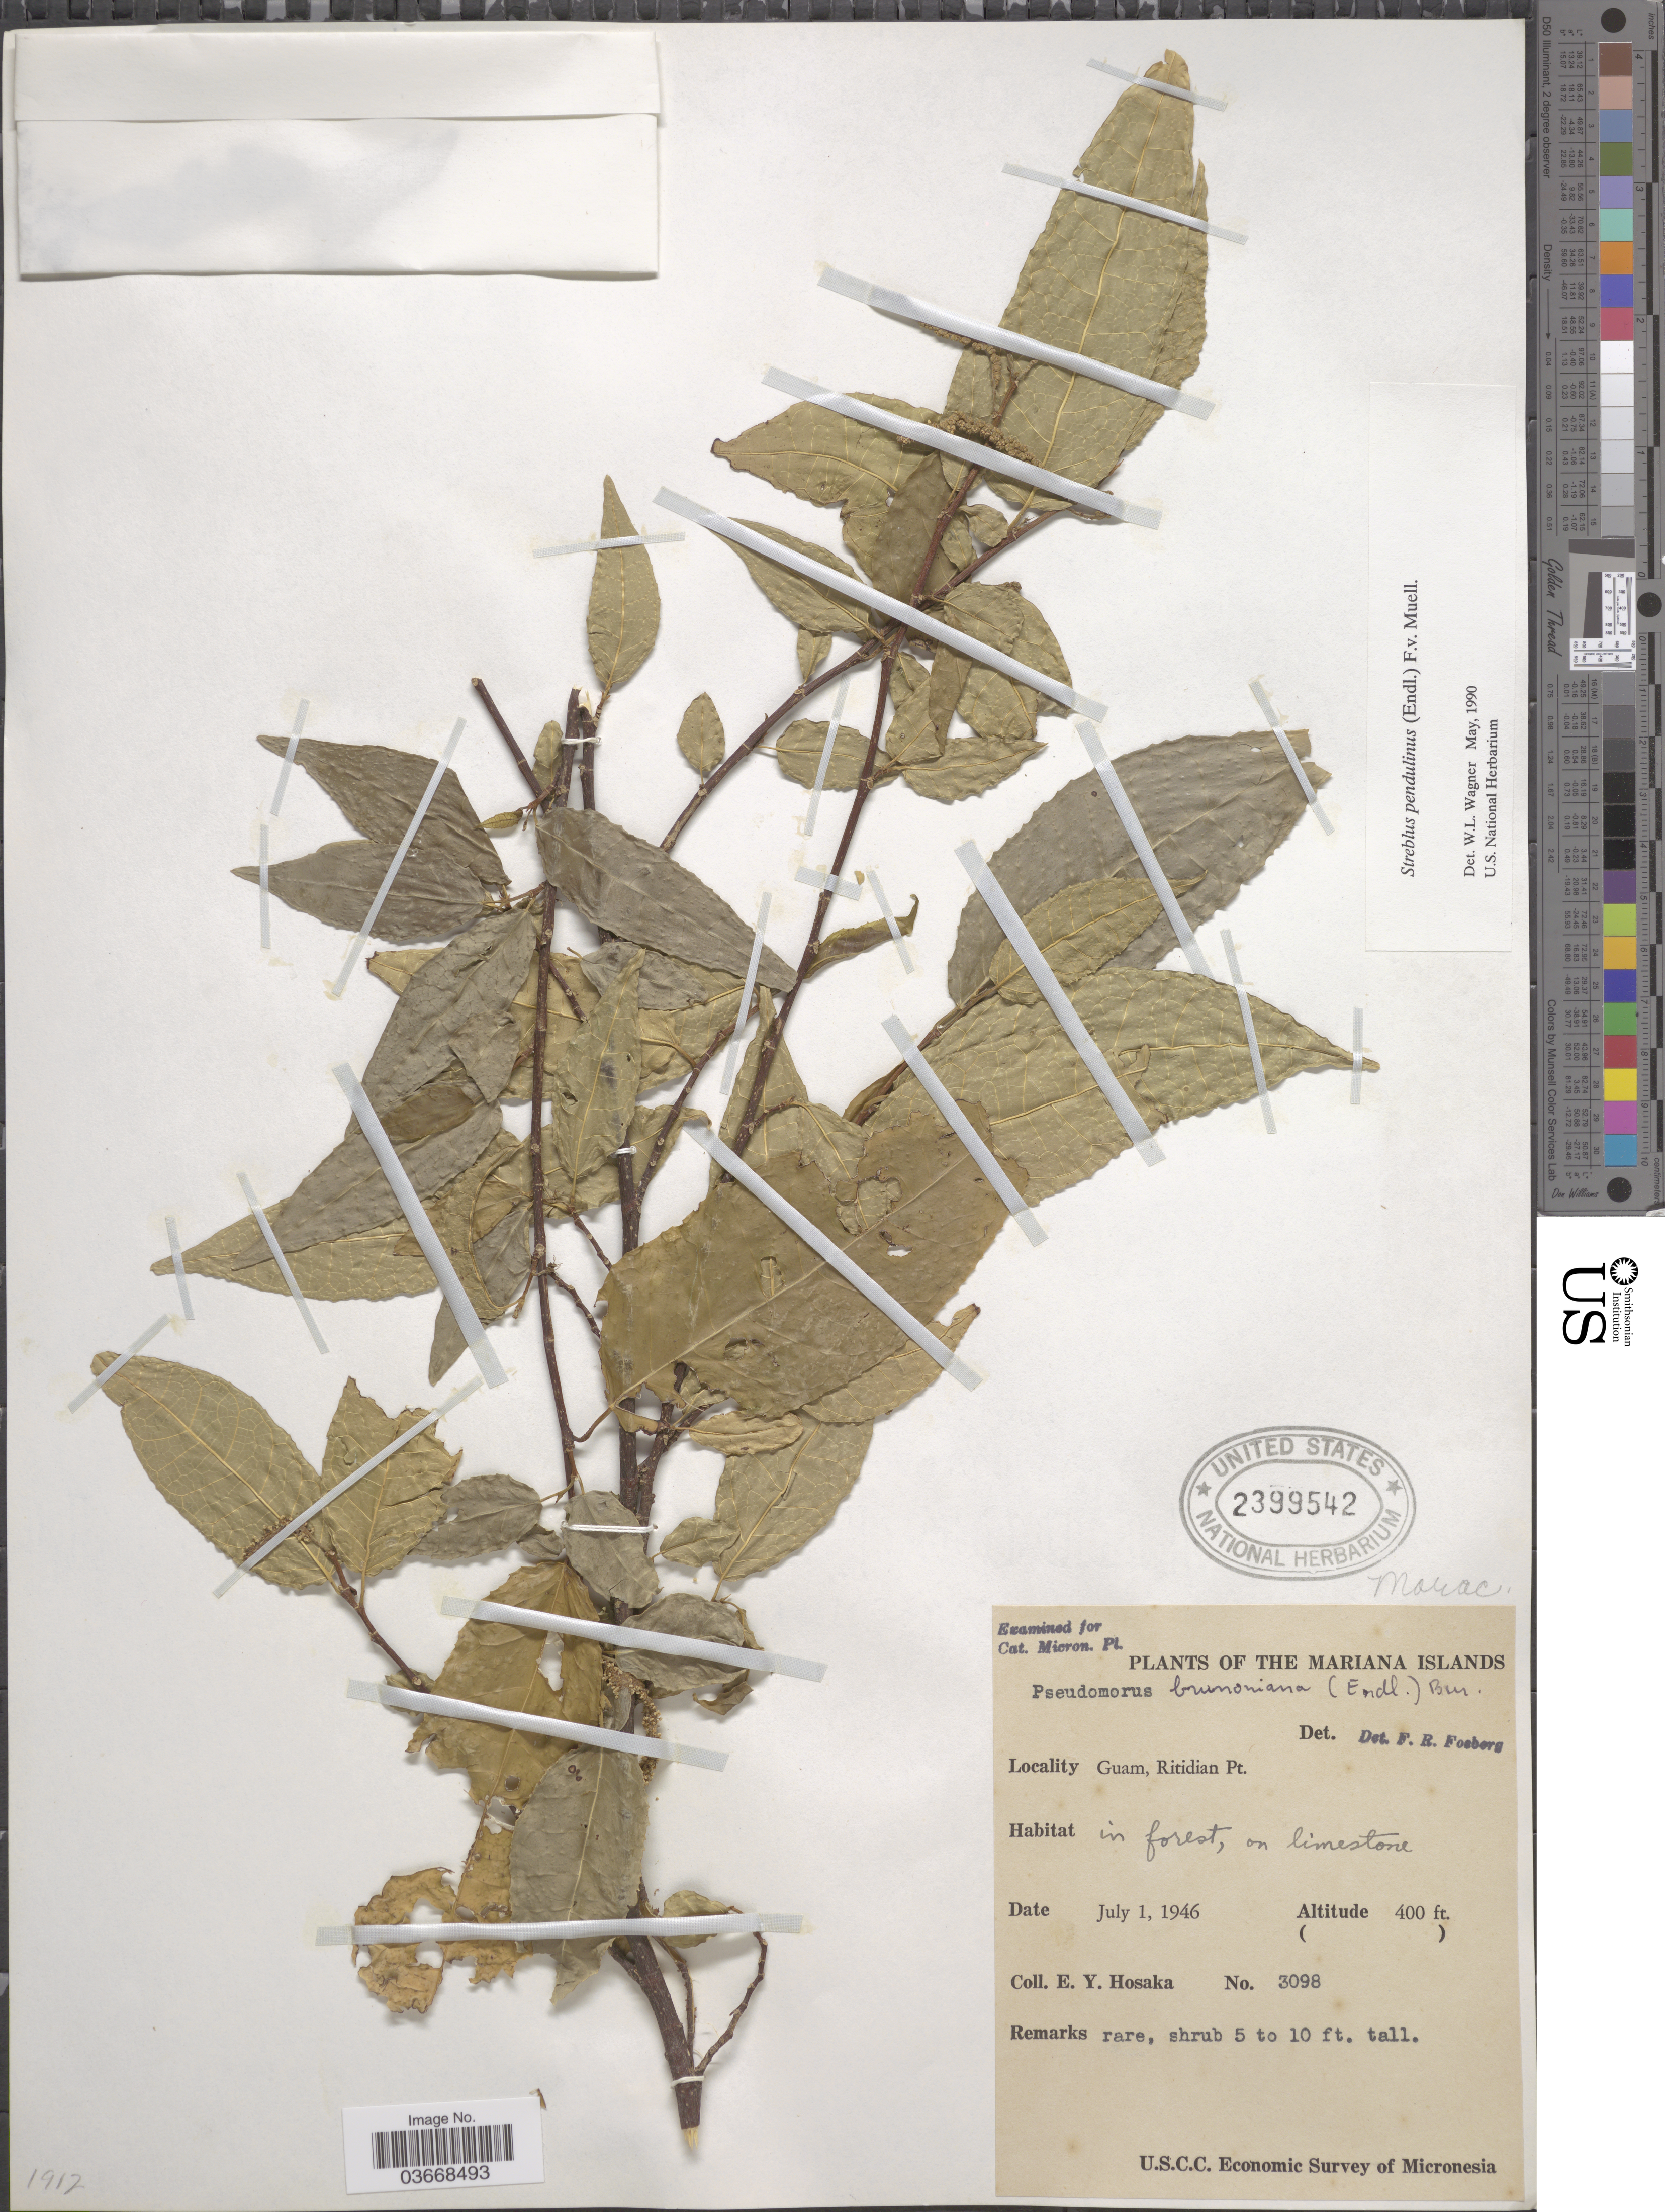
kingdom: Plantae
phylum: Tracheophyta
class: Magnoliopsida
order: Rosales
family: Moraceae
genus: Paratrophis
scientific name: Paratrophis pendulina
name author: (Endl.) E. M. Gardner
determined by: Wagner, W. L., (BOT), Smithsonian Institution - National Museum of Natural History (UNITED STATES)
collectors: E. Y. Hosaka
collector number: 3098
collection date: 1946-07-01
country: Guam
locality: The Mariana Islands. Ritidian Pt.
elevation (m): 122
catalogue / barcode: US 2399542